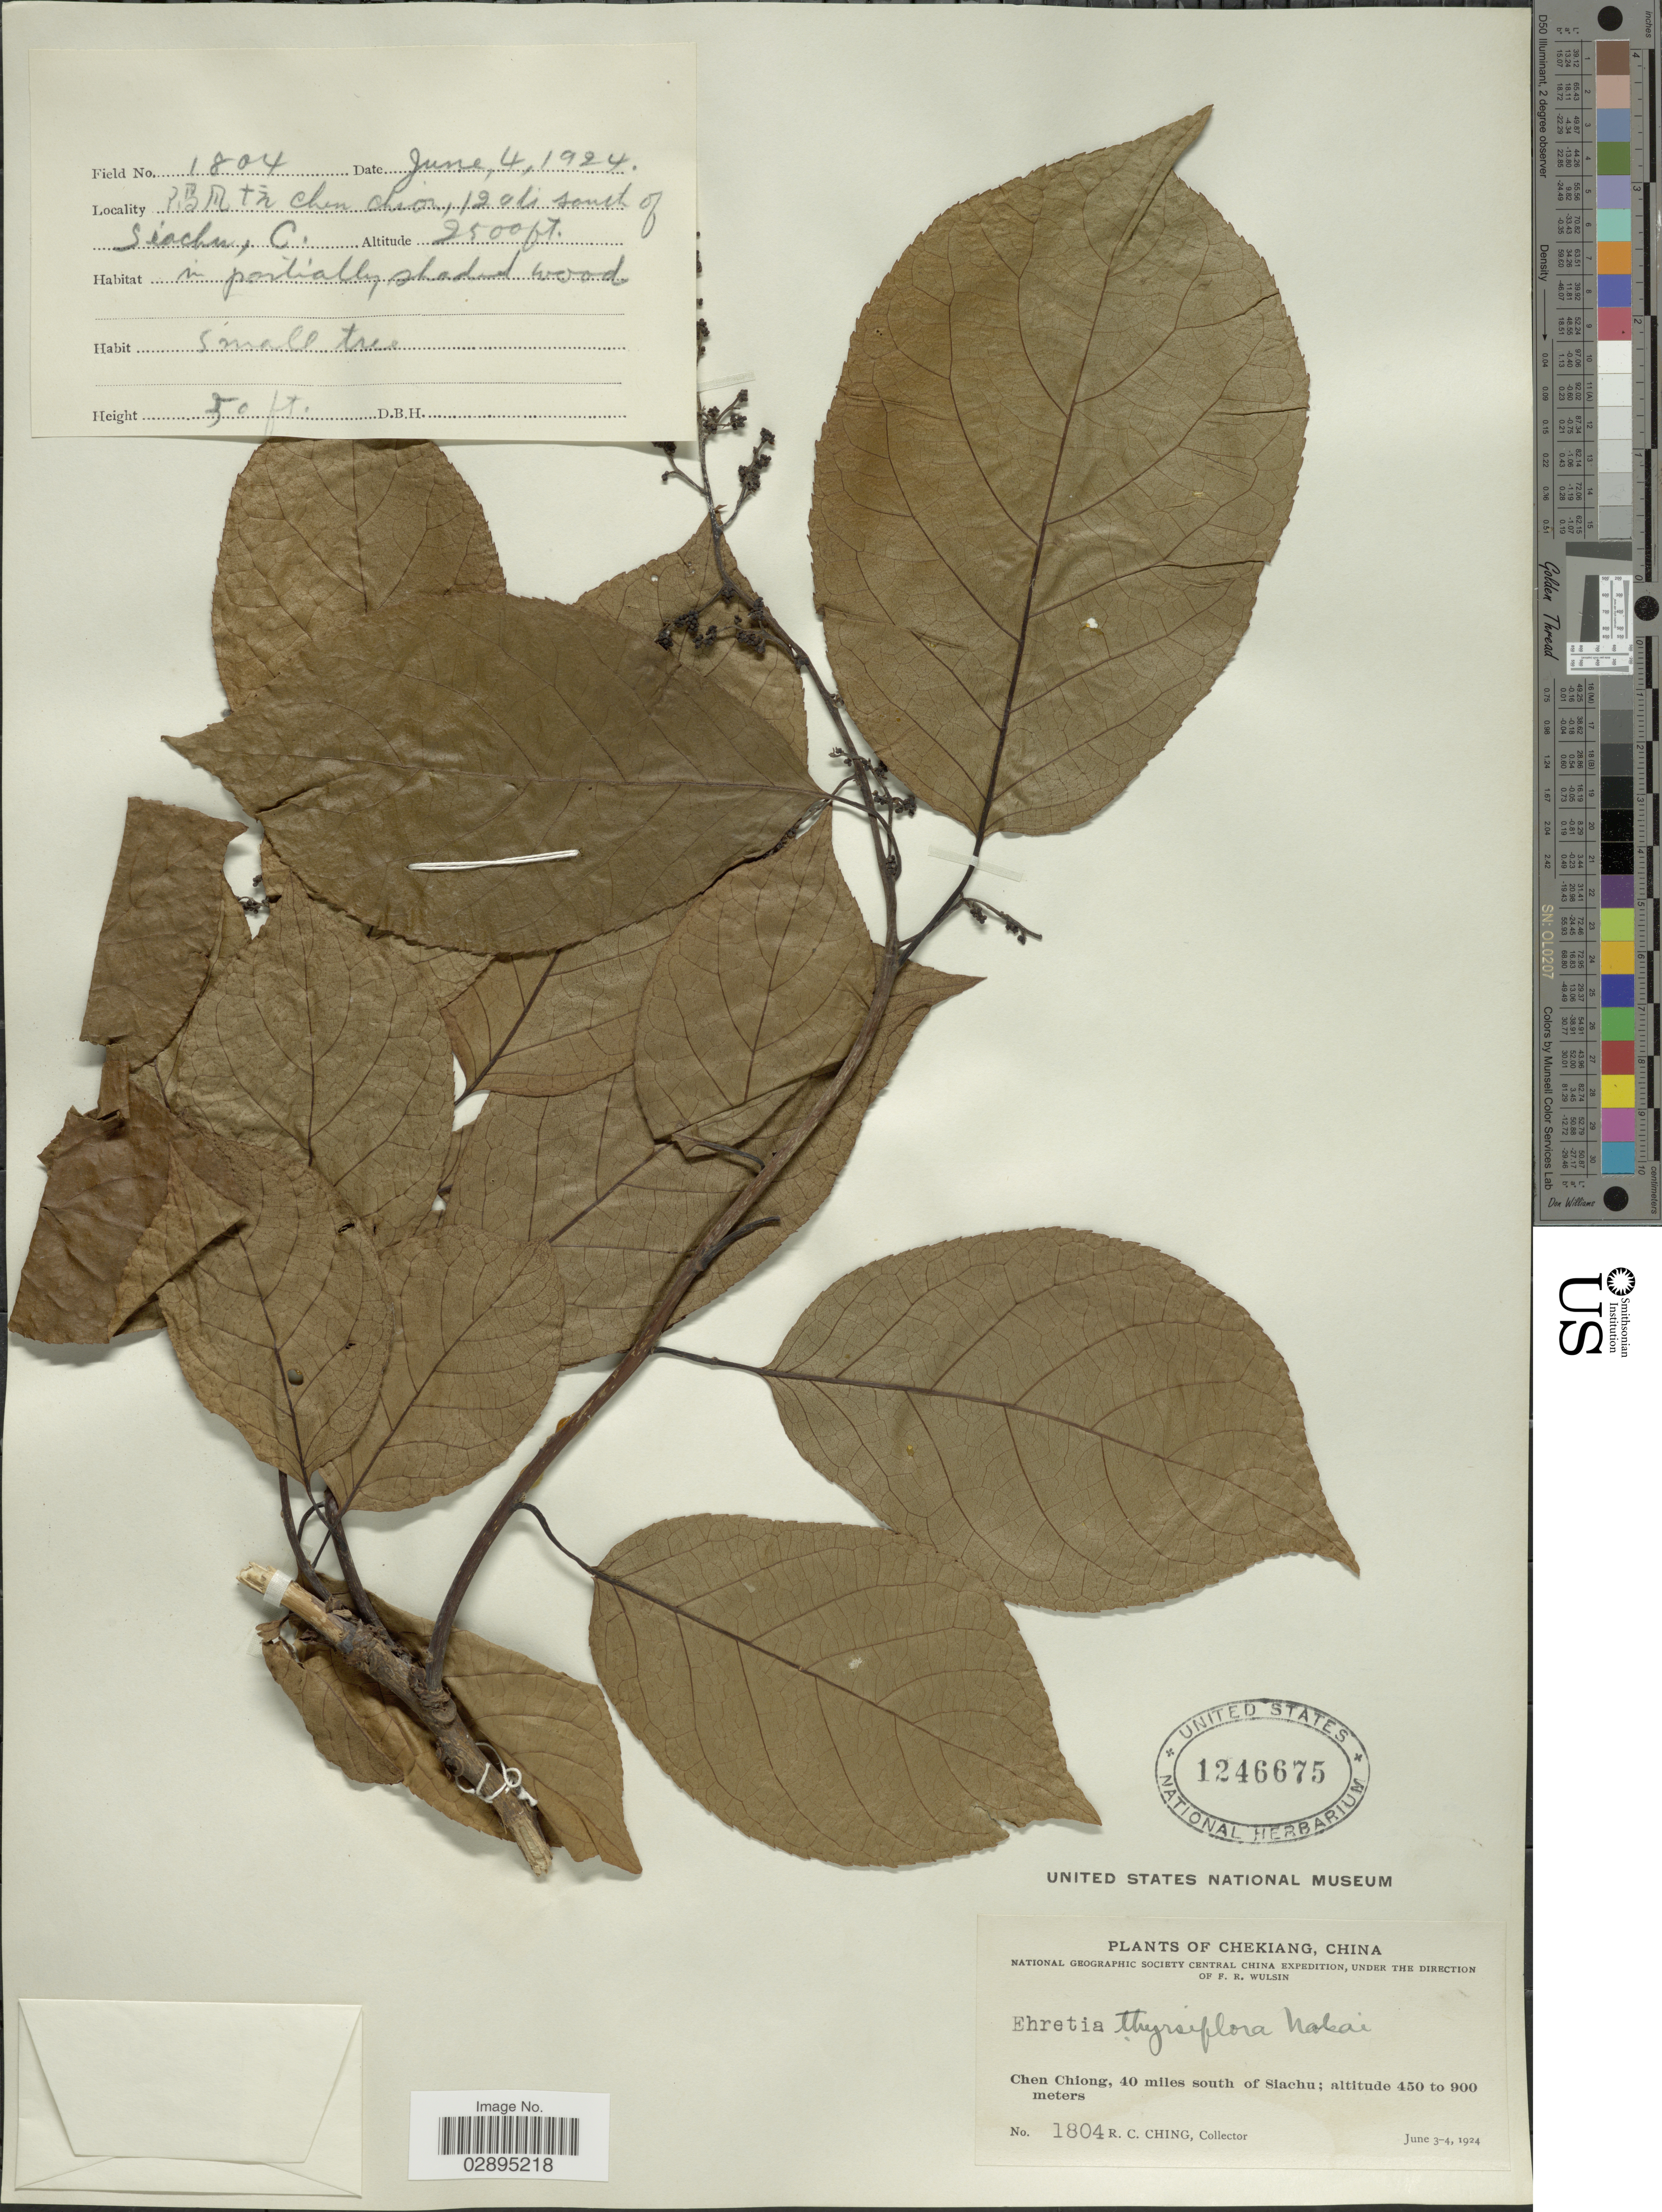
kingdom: Plantae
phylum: Tracheophyta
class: Magnoliopsida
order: Boraginales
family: Ehretiaceae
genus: Ehretia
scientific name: Ehretia acuminata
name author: R. Br.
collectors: R. C. Ching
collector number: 1804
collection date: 1924-06-04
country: China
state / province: Zhejiang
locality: Chekiang. Chen Chiong, 40 miles south of Siachu.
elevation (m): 762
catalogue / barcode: US 1246675